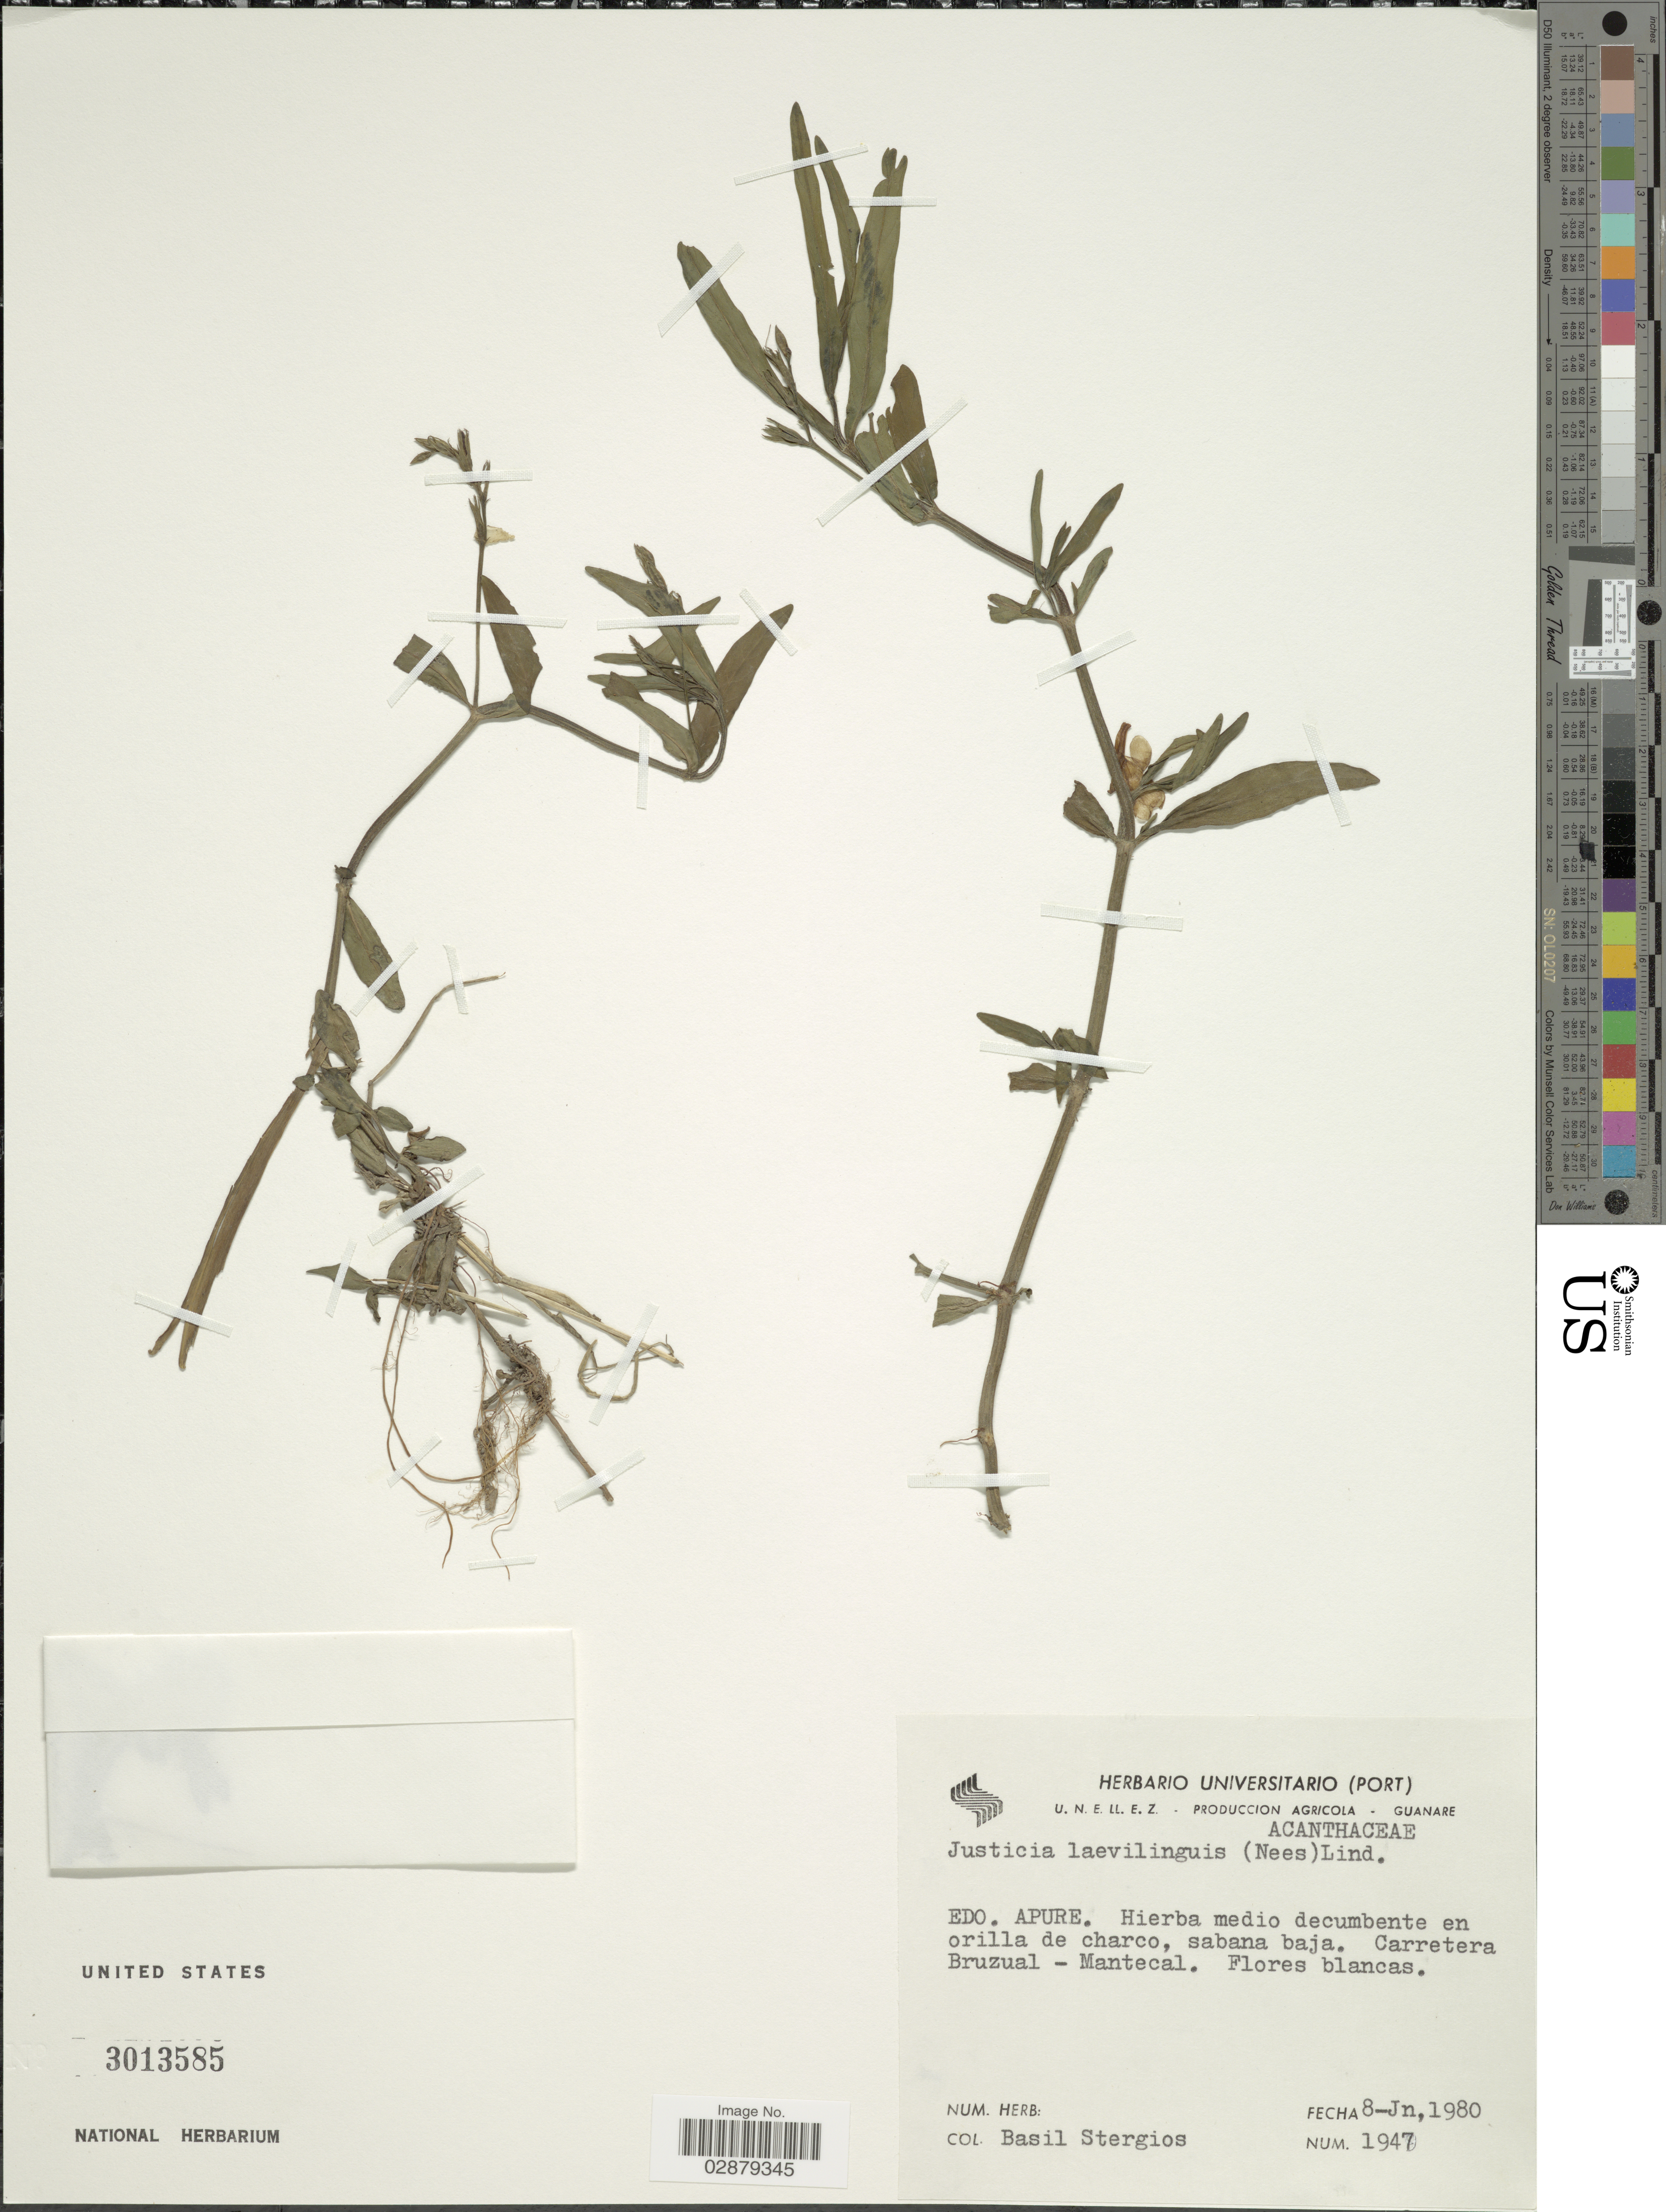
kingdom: Plantae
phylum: Tracheophyta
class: Magnoliopsida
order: Lamiales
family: Acanthaceae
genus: Justicia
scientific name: Justicia laevilinguis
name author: (Nees) Lindau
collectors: B. G. Stergios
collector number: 1947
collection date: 1980-01-08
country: Venezuela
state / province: Apure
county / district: Achaguas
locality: Carretera Bruzual - Mantecal.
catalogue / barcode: US 3013585